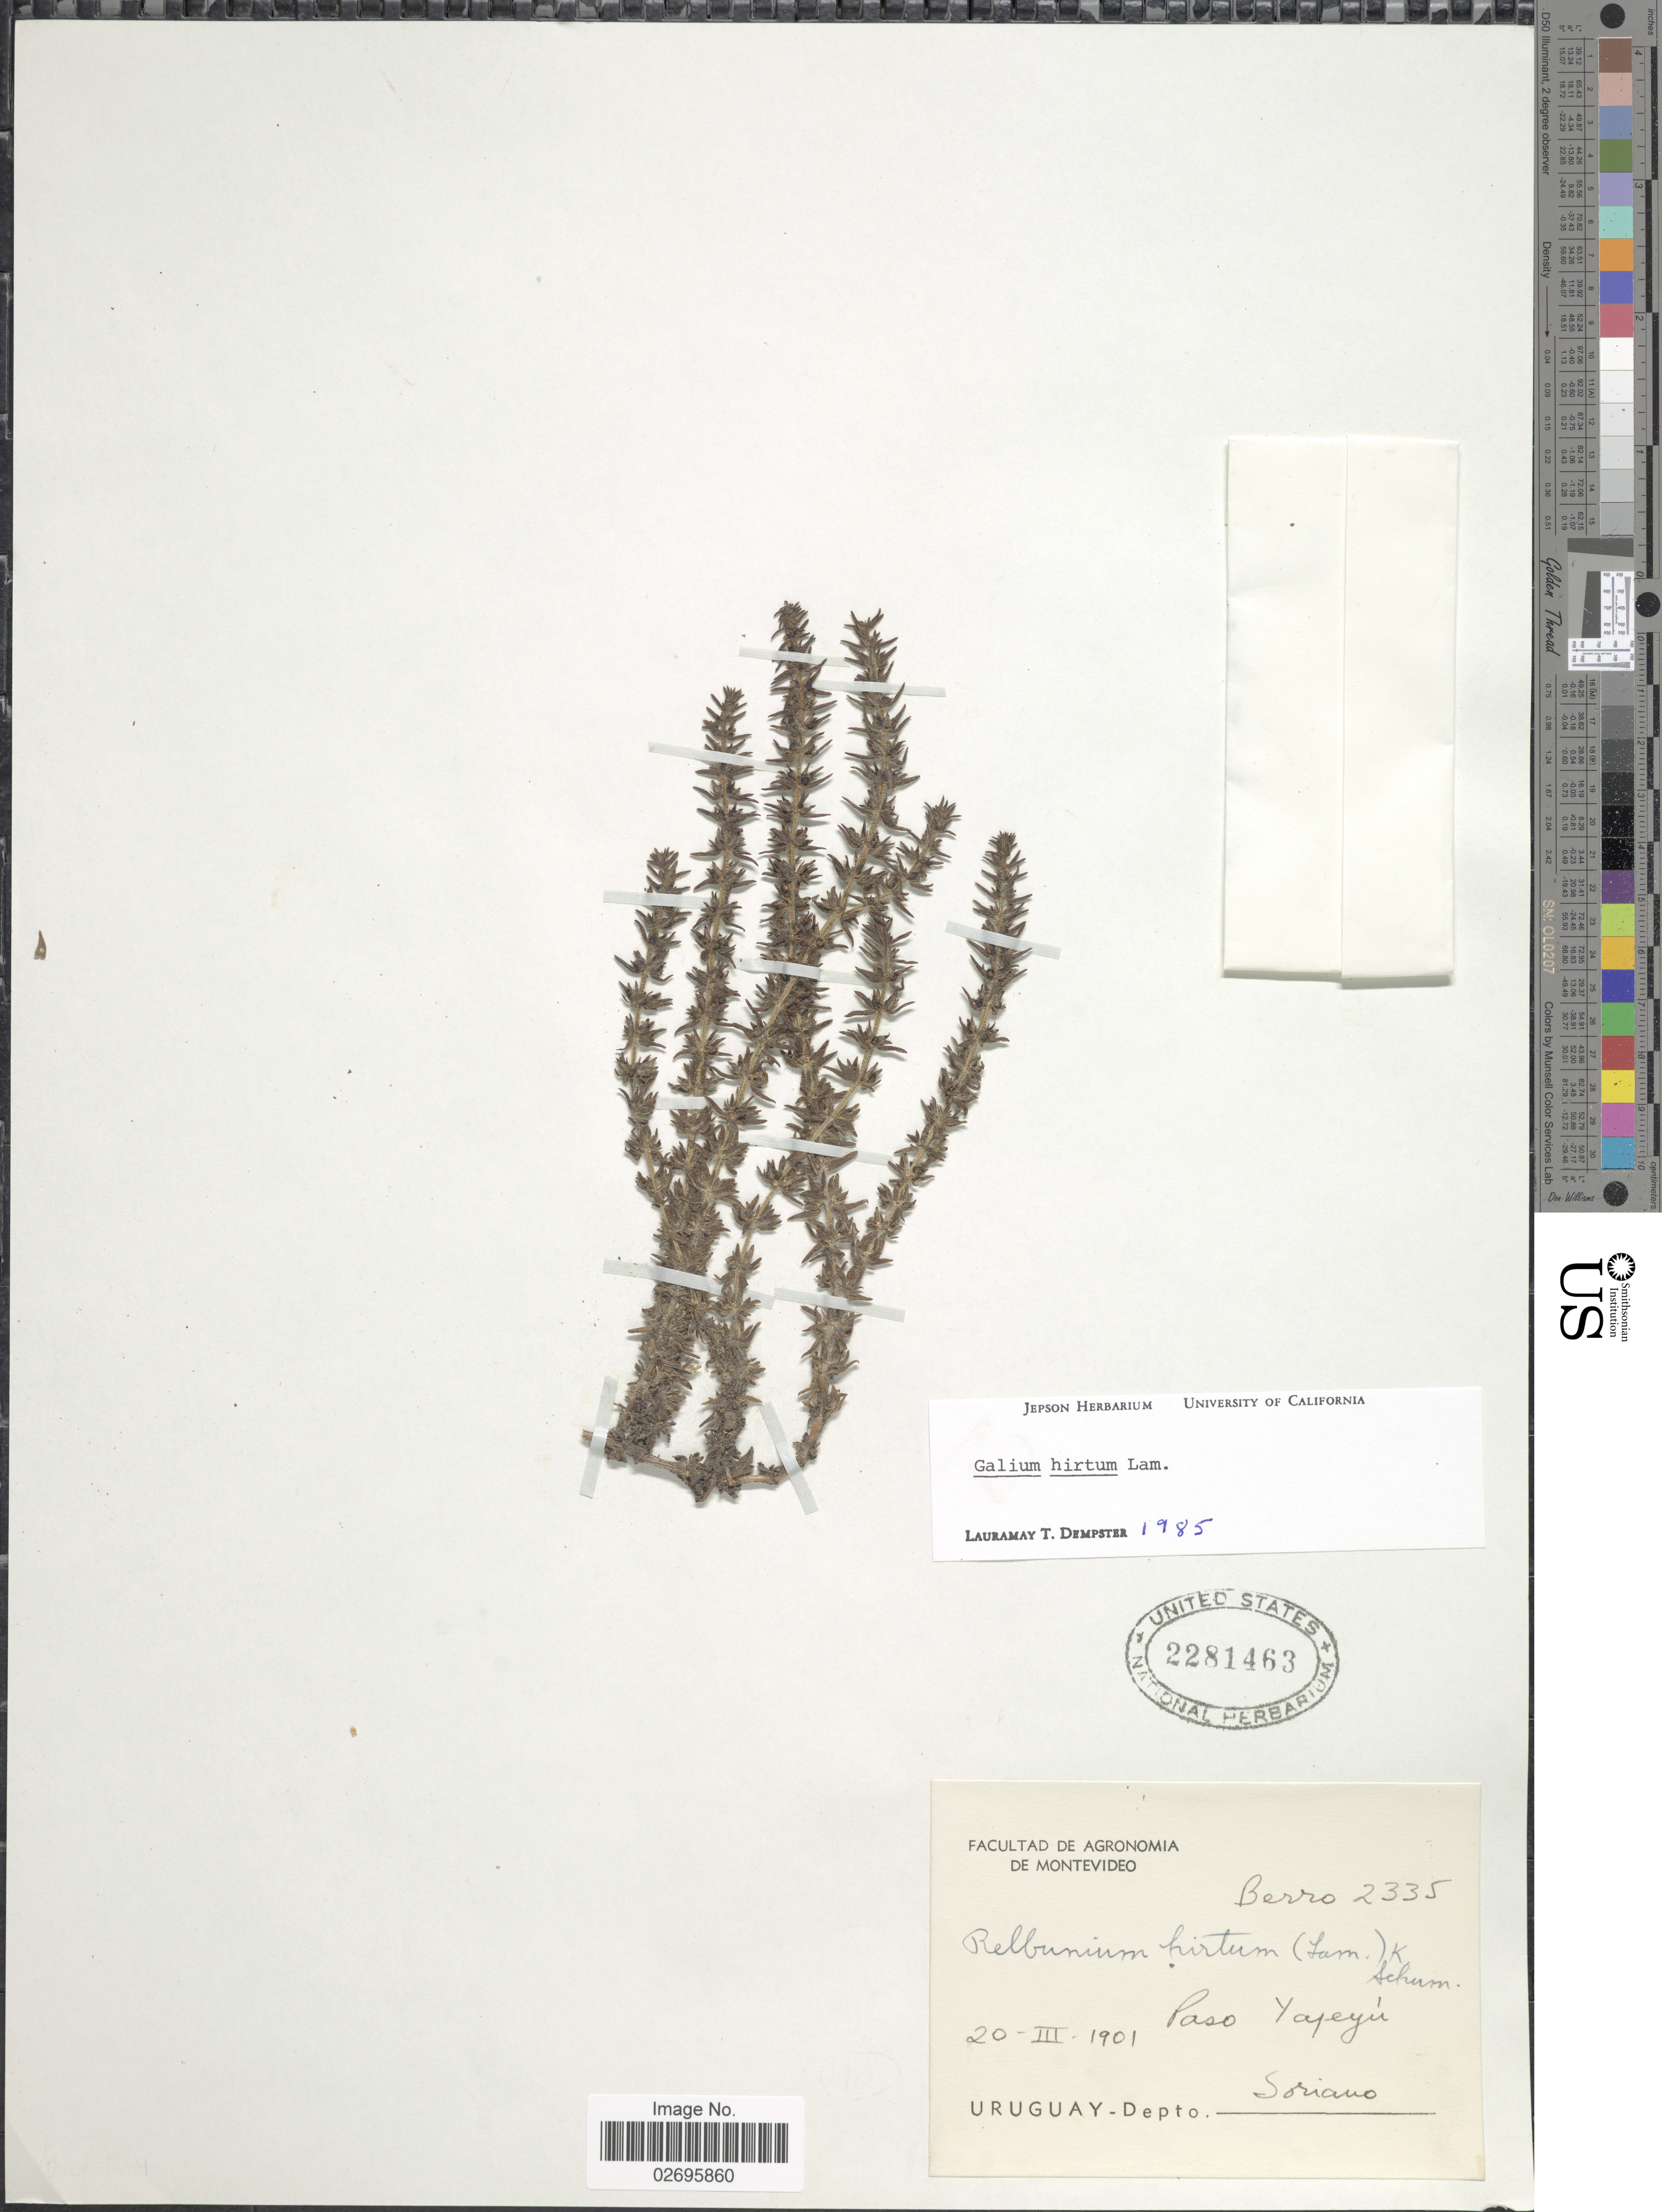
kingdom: Plantae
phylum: Tracheophyta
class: Magnoliopsida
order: Gentianales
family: Rubiaceae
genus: Galium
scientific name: Galium hirtum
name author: Lam.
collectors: Berro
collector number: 2335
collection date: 1901-03-20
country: Uruguay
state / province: Soriano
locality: Paso Yajeyú, Depto. Soriano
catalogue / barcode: US 2281463